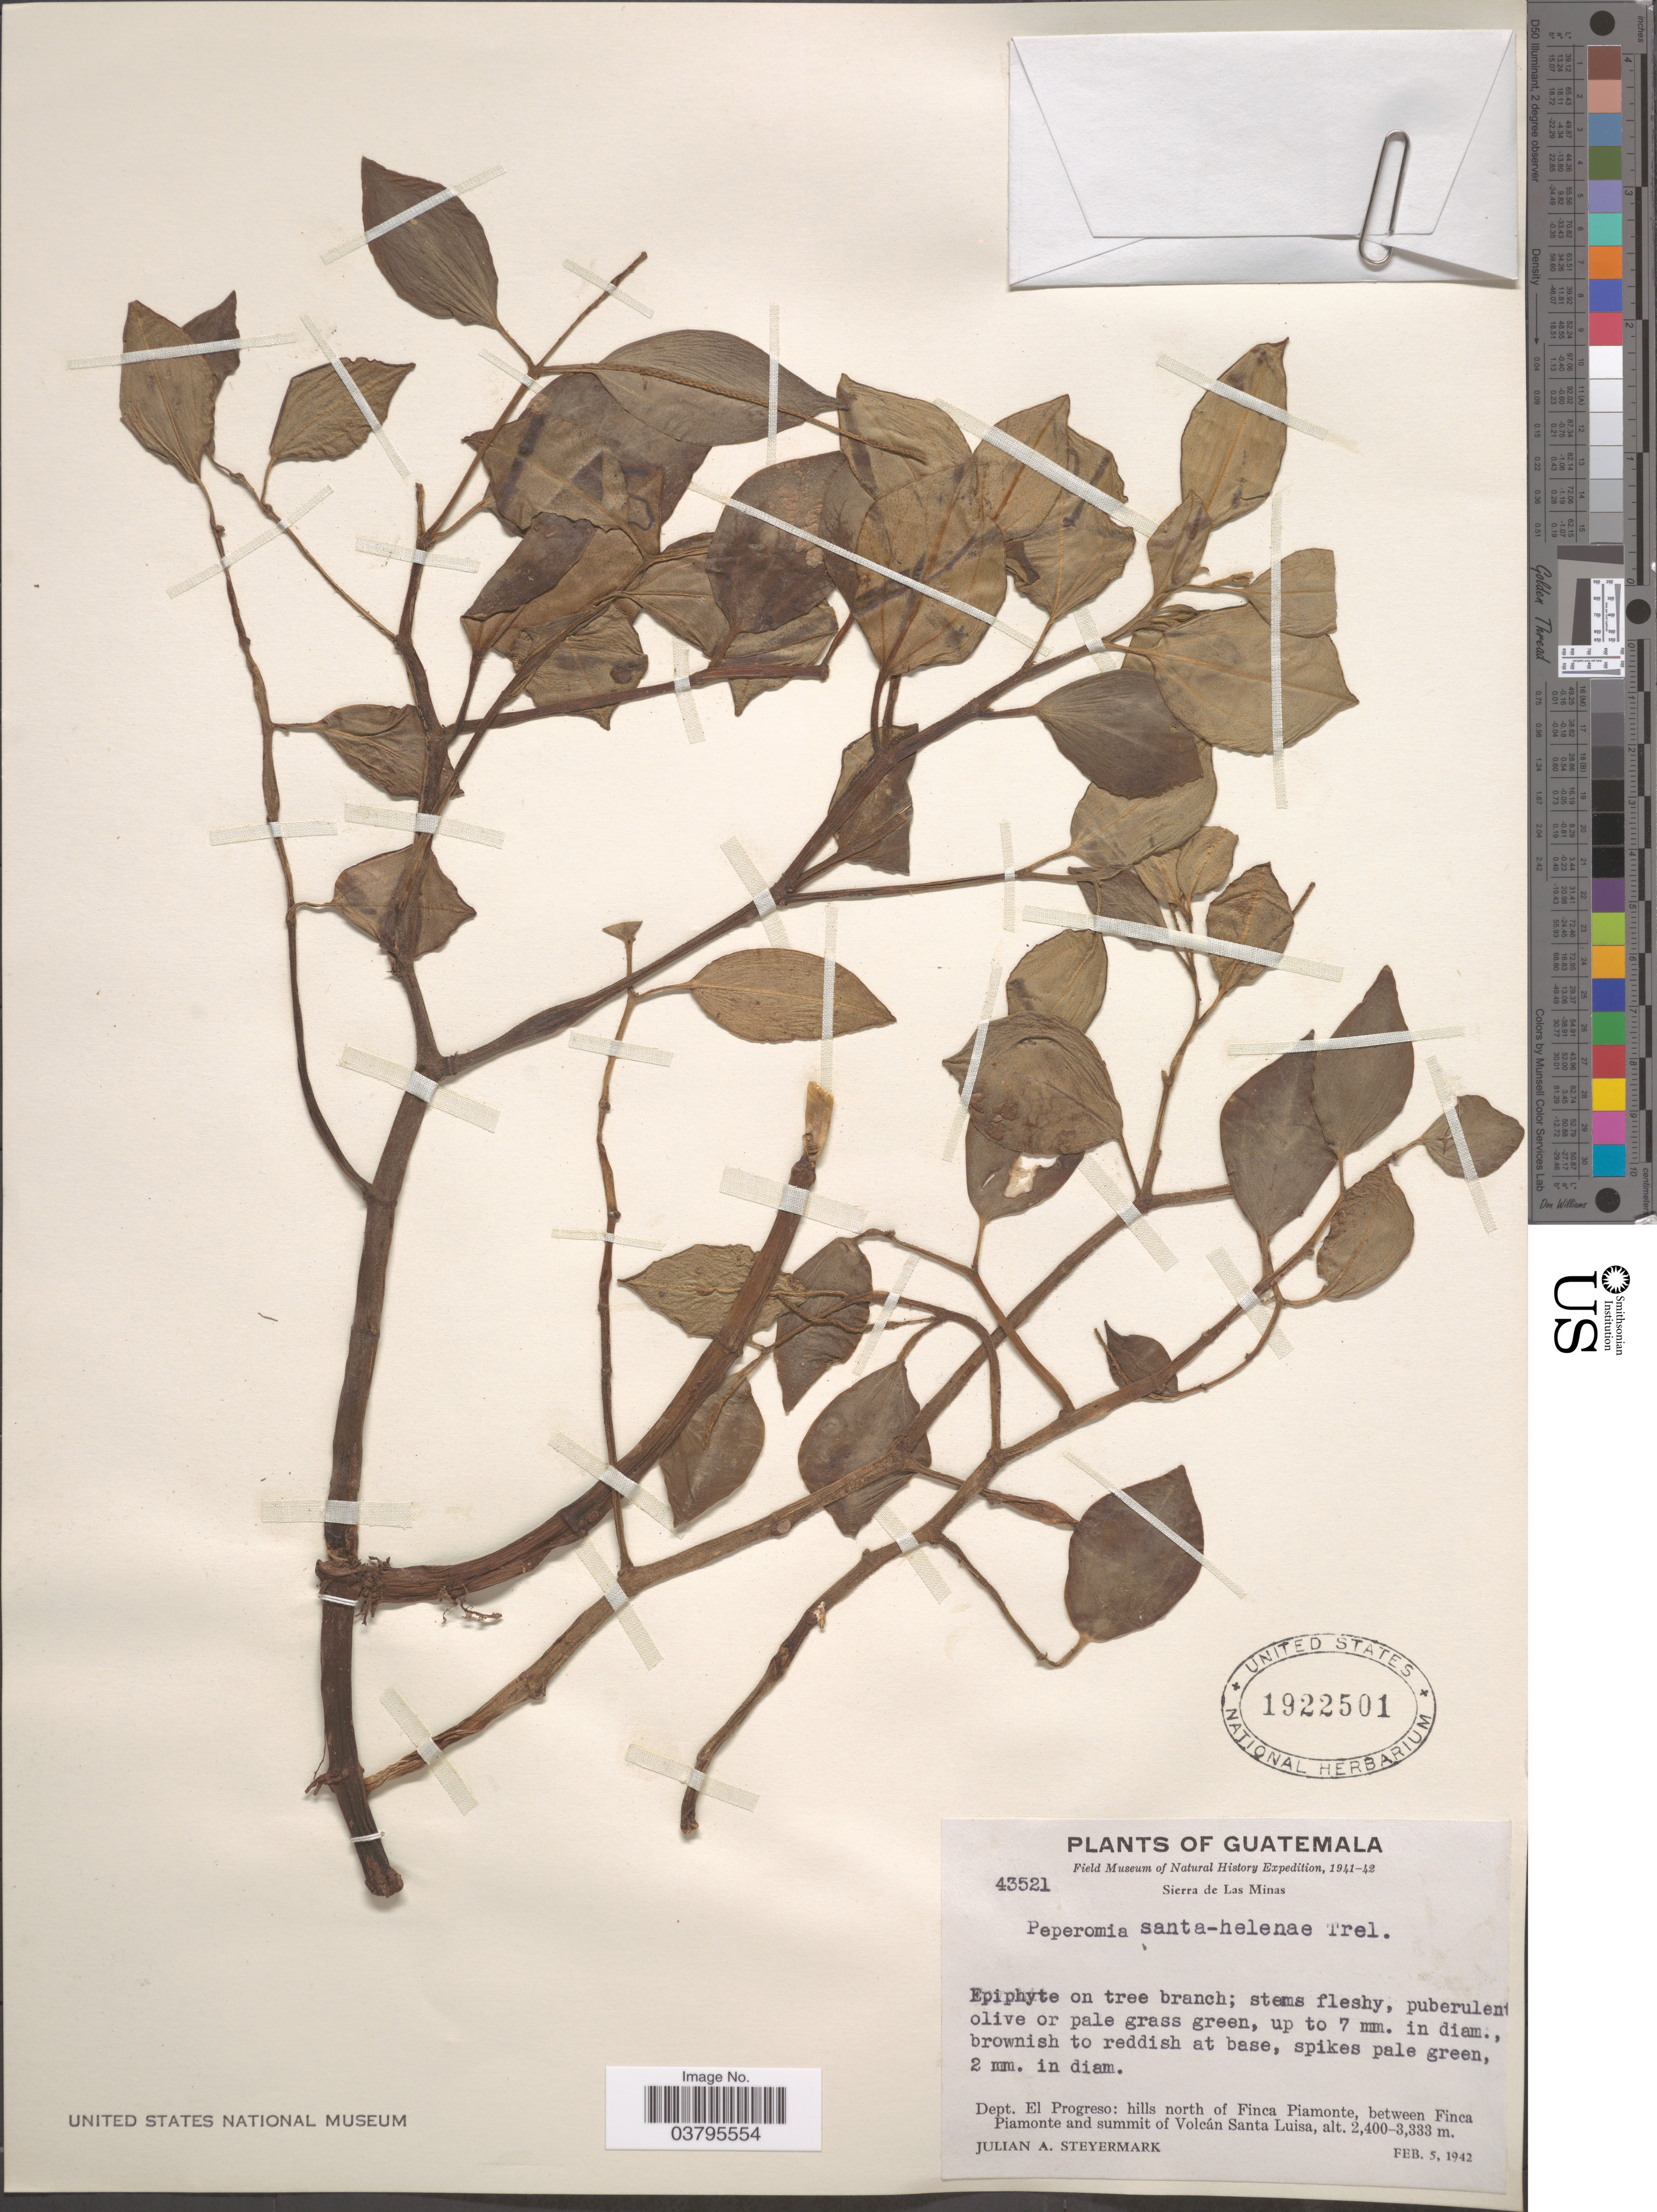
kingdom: Plantae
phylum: Tracheophyta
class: Magnoliopsida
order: Piperales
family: Piperaceae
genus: Peperomia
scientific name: Peperomia santa-helenae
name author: Trel. in Standl.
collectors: J. Steyermark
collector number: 43521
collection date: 1942-02-05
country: Guatemala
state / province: El Progreso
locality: Sierra de Las Minas. Dept. El Progreso: hills north of Finca Piamonte, between Finca Piamonte and summit of Volcán Santa Luisa.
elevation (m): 2400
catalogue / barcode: US 1922501